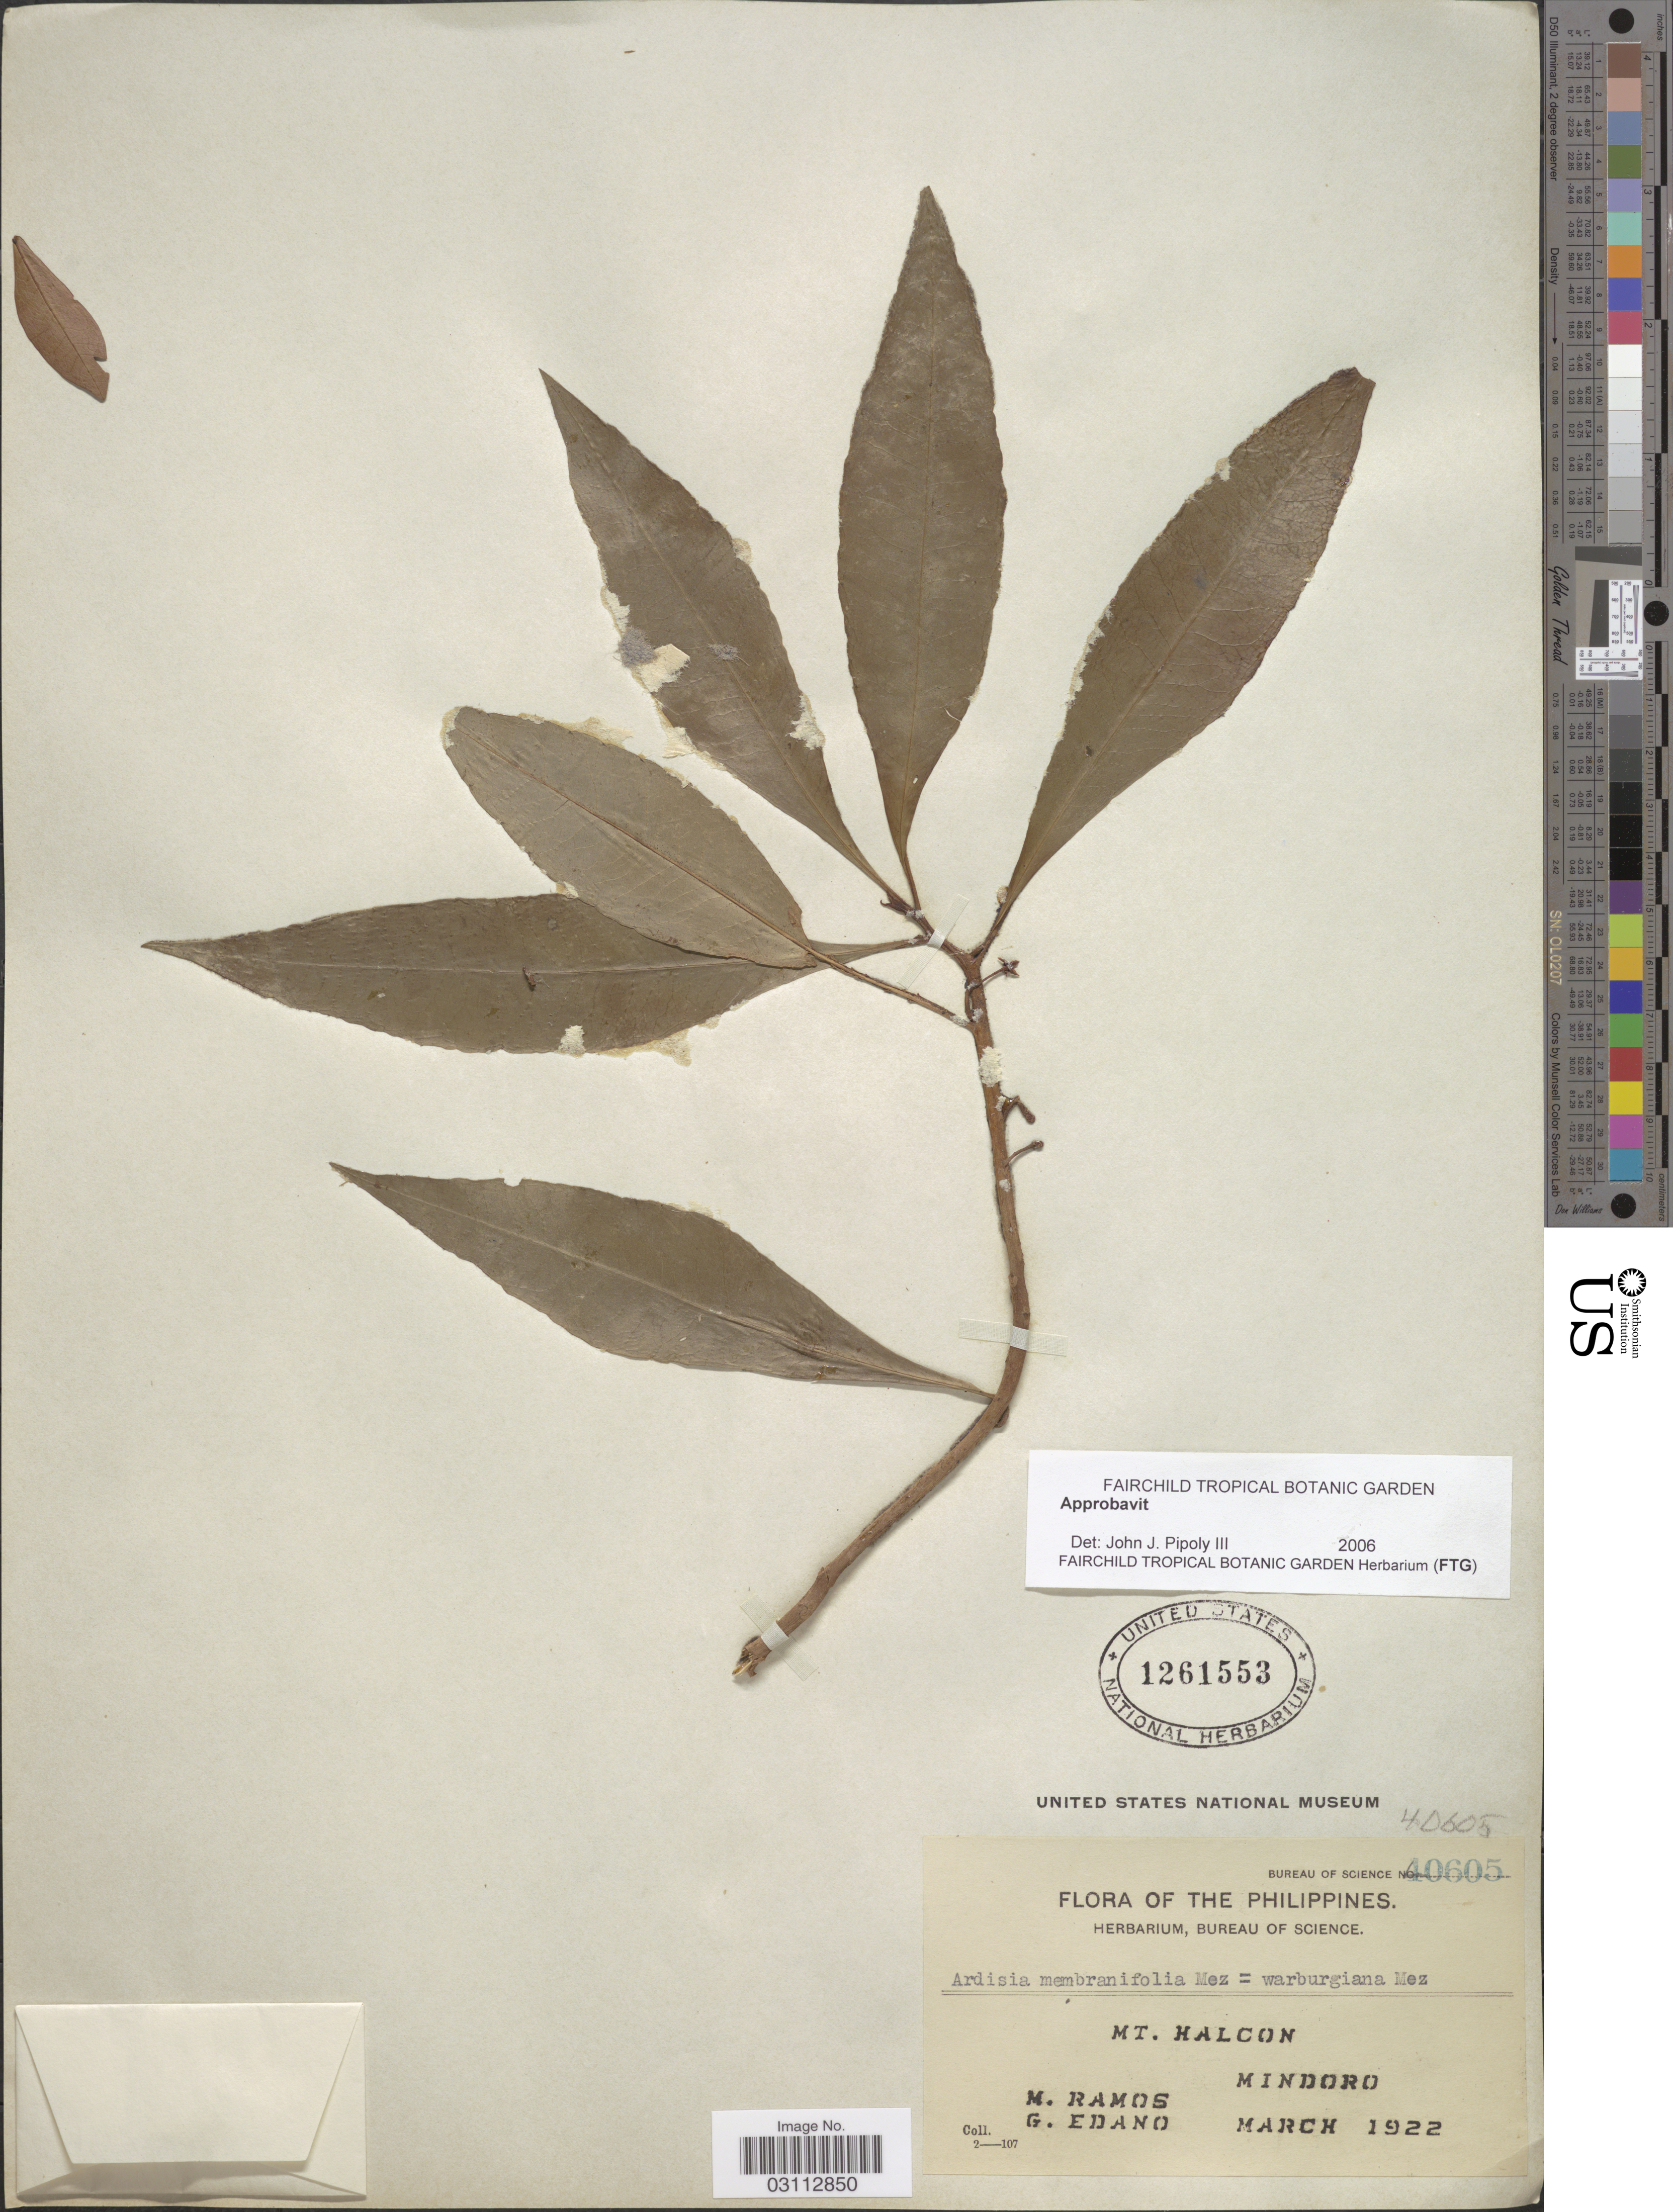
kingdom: Plantae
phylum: Tracheophyta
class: Magnoliopsida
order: Ericales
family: Primulaceae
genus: Ardisia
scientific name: Ardisia membranifolia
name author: Mez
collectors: M. Ramos & G. Edaño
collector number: Bureau of Science 40605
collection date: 1922-03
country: Philippines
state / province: Mimaropa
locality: Mt. Halcon. Mindoro.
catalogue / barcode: US 1261553